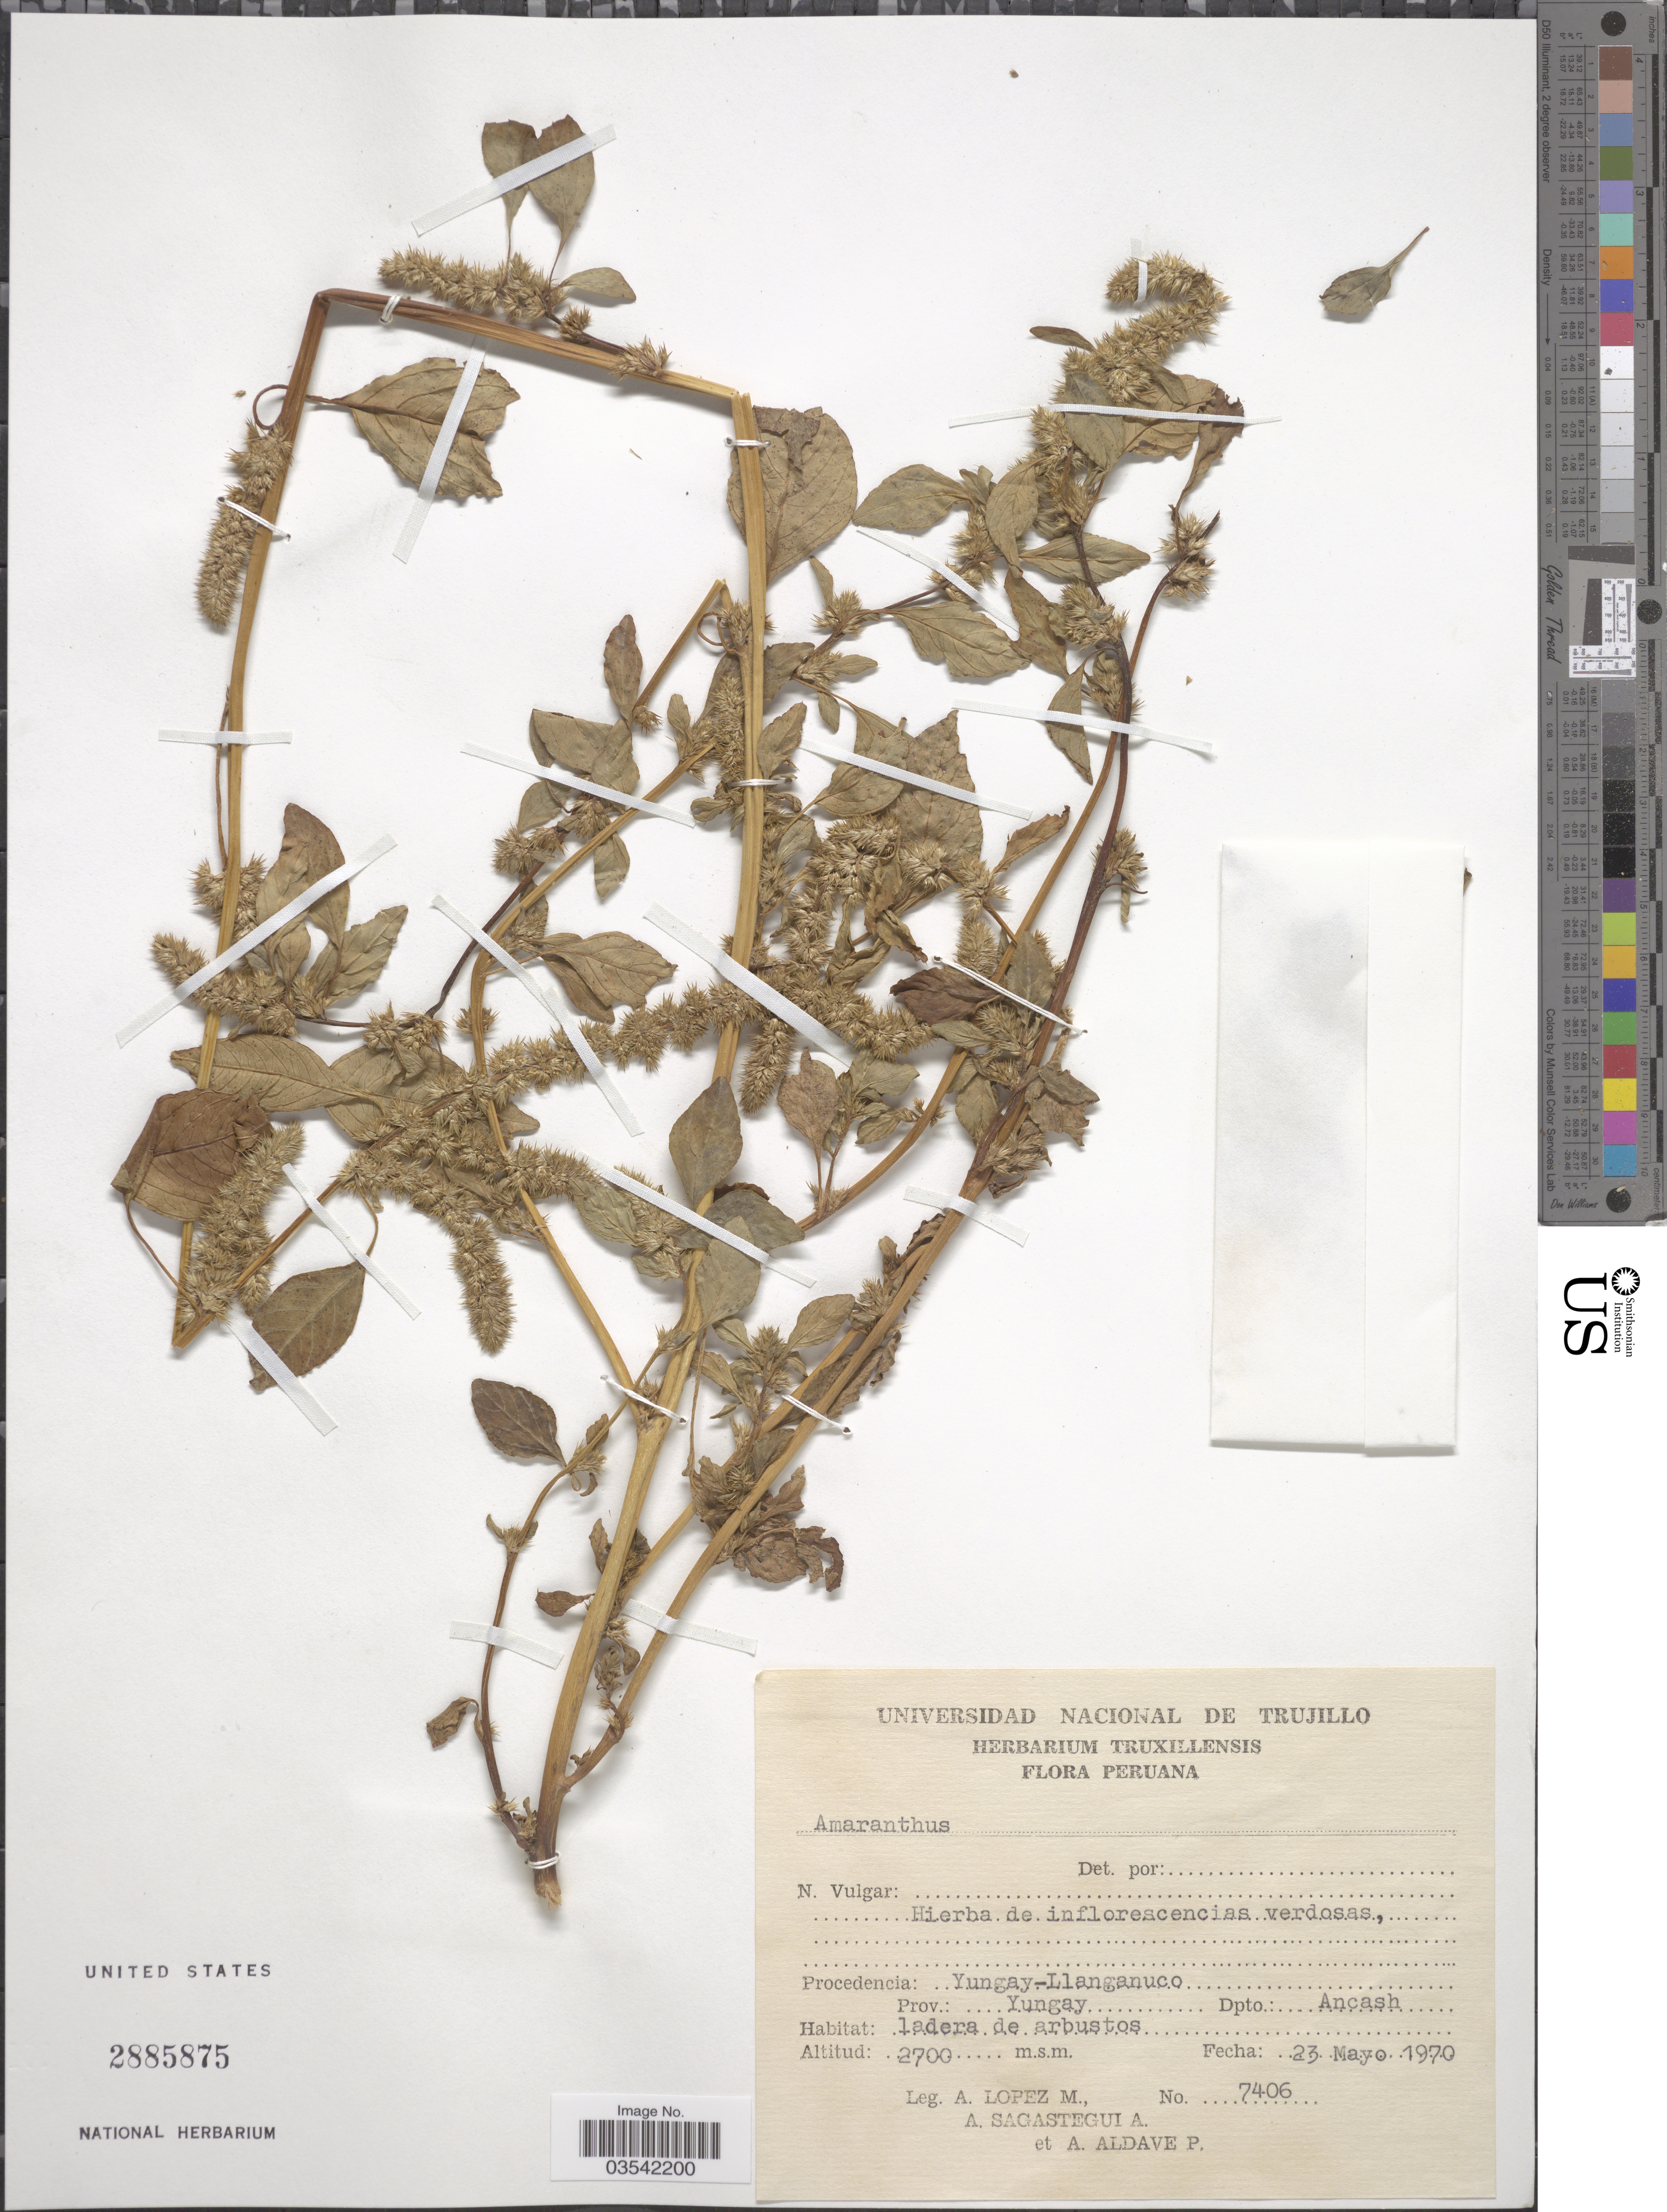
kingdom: Plantae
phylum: Tracheophyta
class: Magnoliopsida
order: Caryophyllales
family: Amaranthaceae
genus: Amaranthus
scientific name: Amaranthus sp.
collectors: A. López M., A. Sagástegui A. & A. Aldave P.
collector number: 7406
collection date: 1970-05-23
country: Peru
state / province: Ancash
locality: Yungay-Llanganuco Prov. Yungay Dpto. Ancash.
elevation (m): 2700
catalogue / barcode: US 2885875